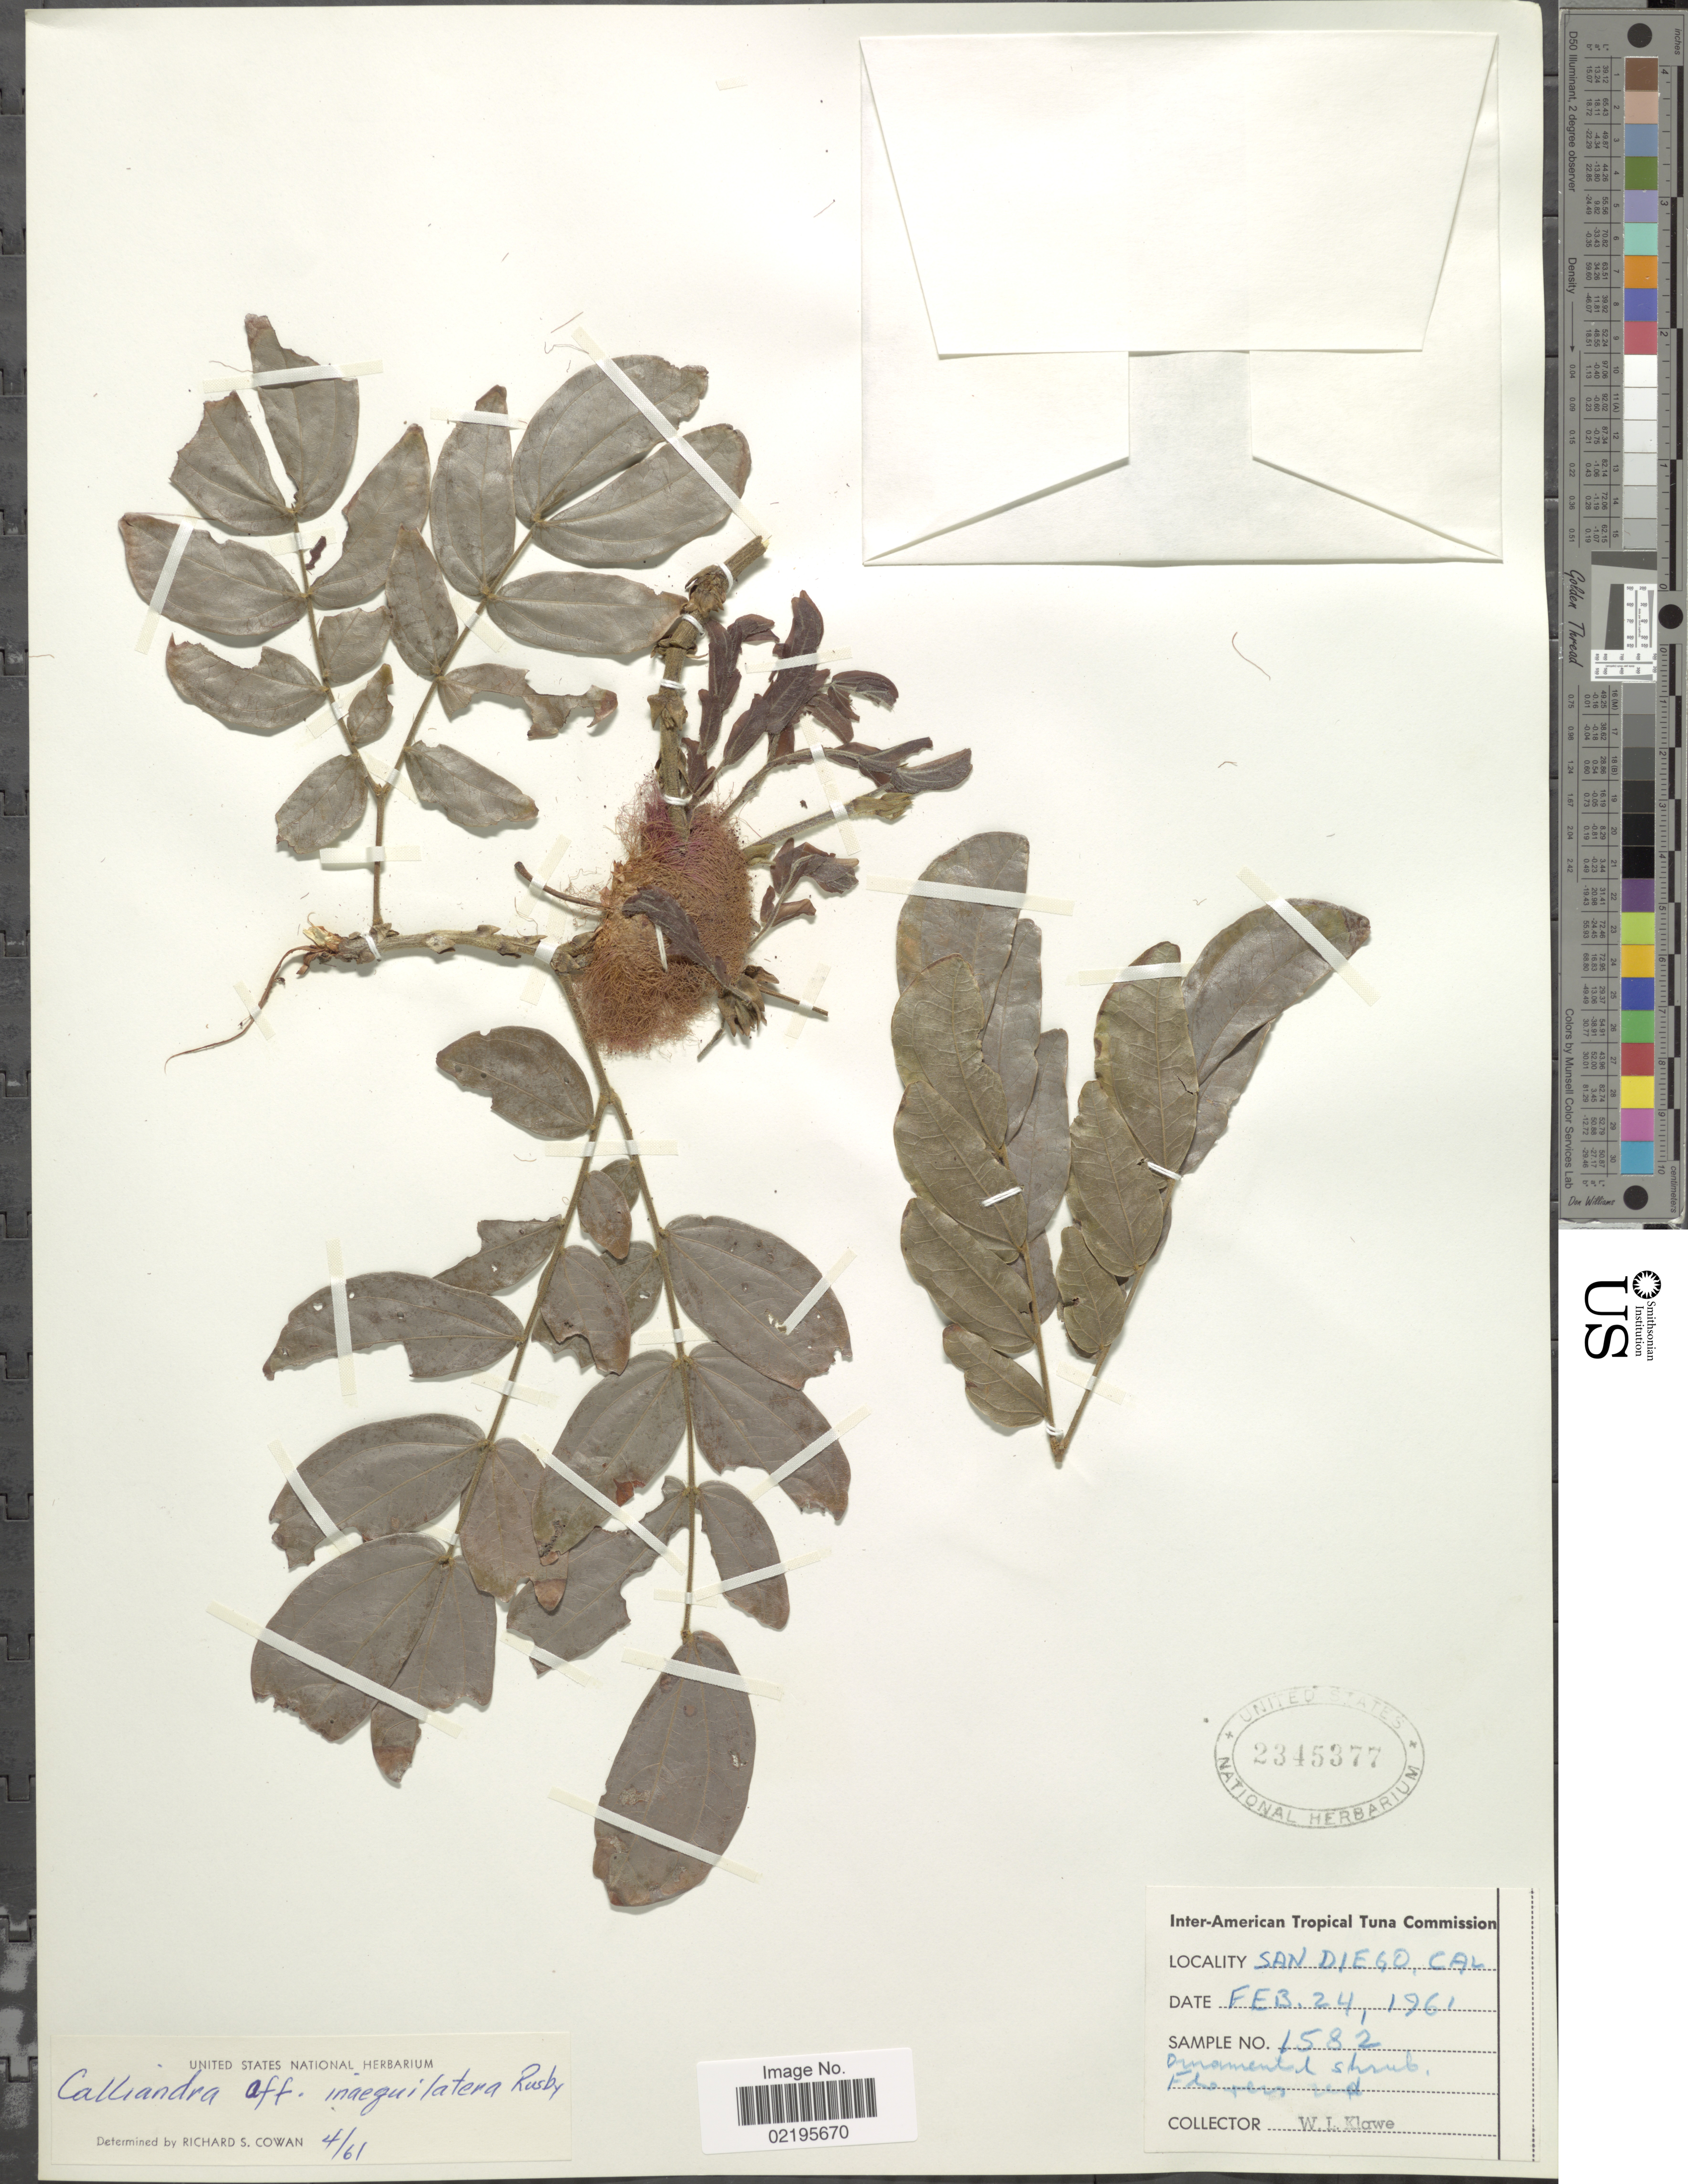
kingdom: Plantae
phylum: Tracheophyta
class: Magnoliopsida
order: Fabales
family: Fabaceae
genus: Calliandra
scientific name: Calliandra inaequilatera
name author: Rusby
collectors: W. Klawe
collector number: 1582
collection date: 1961-02-24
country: United States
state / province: California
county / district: San Diego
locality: San Diego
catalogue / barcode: US 2345377